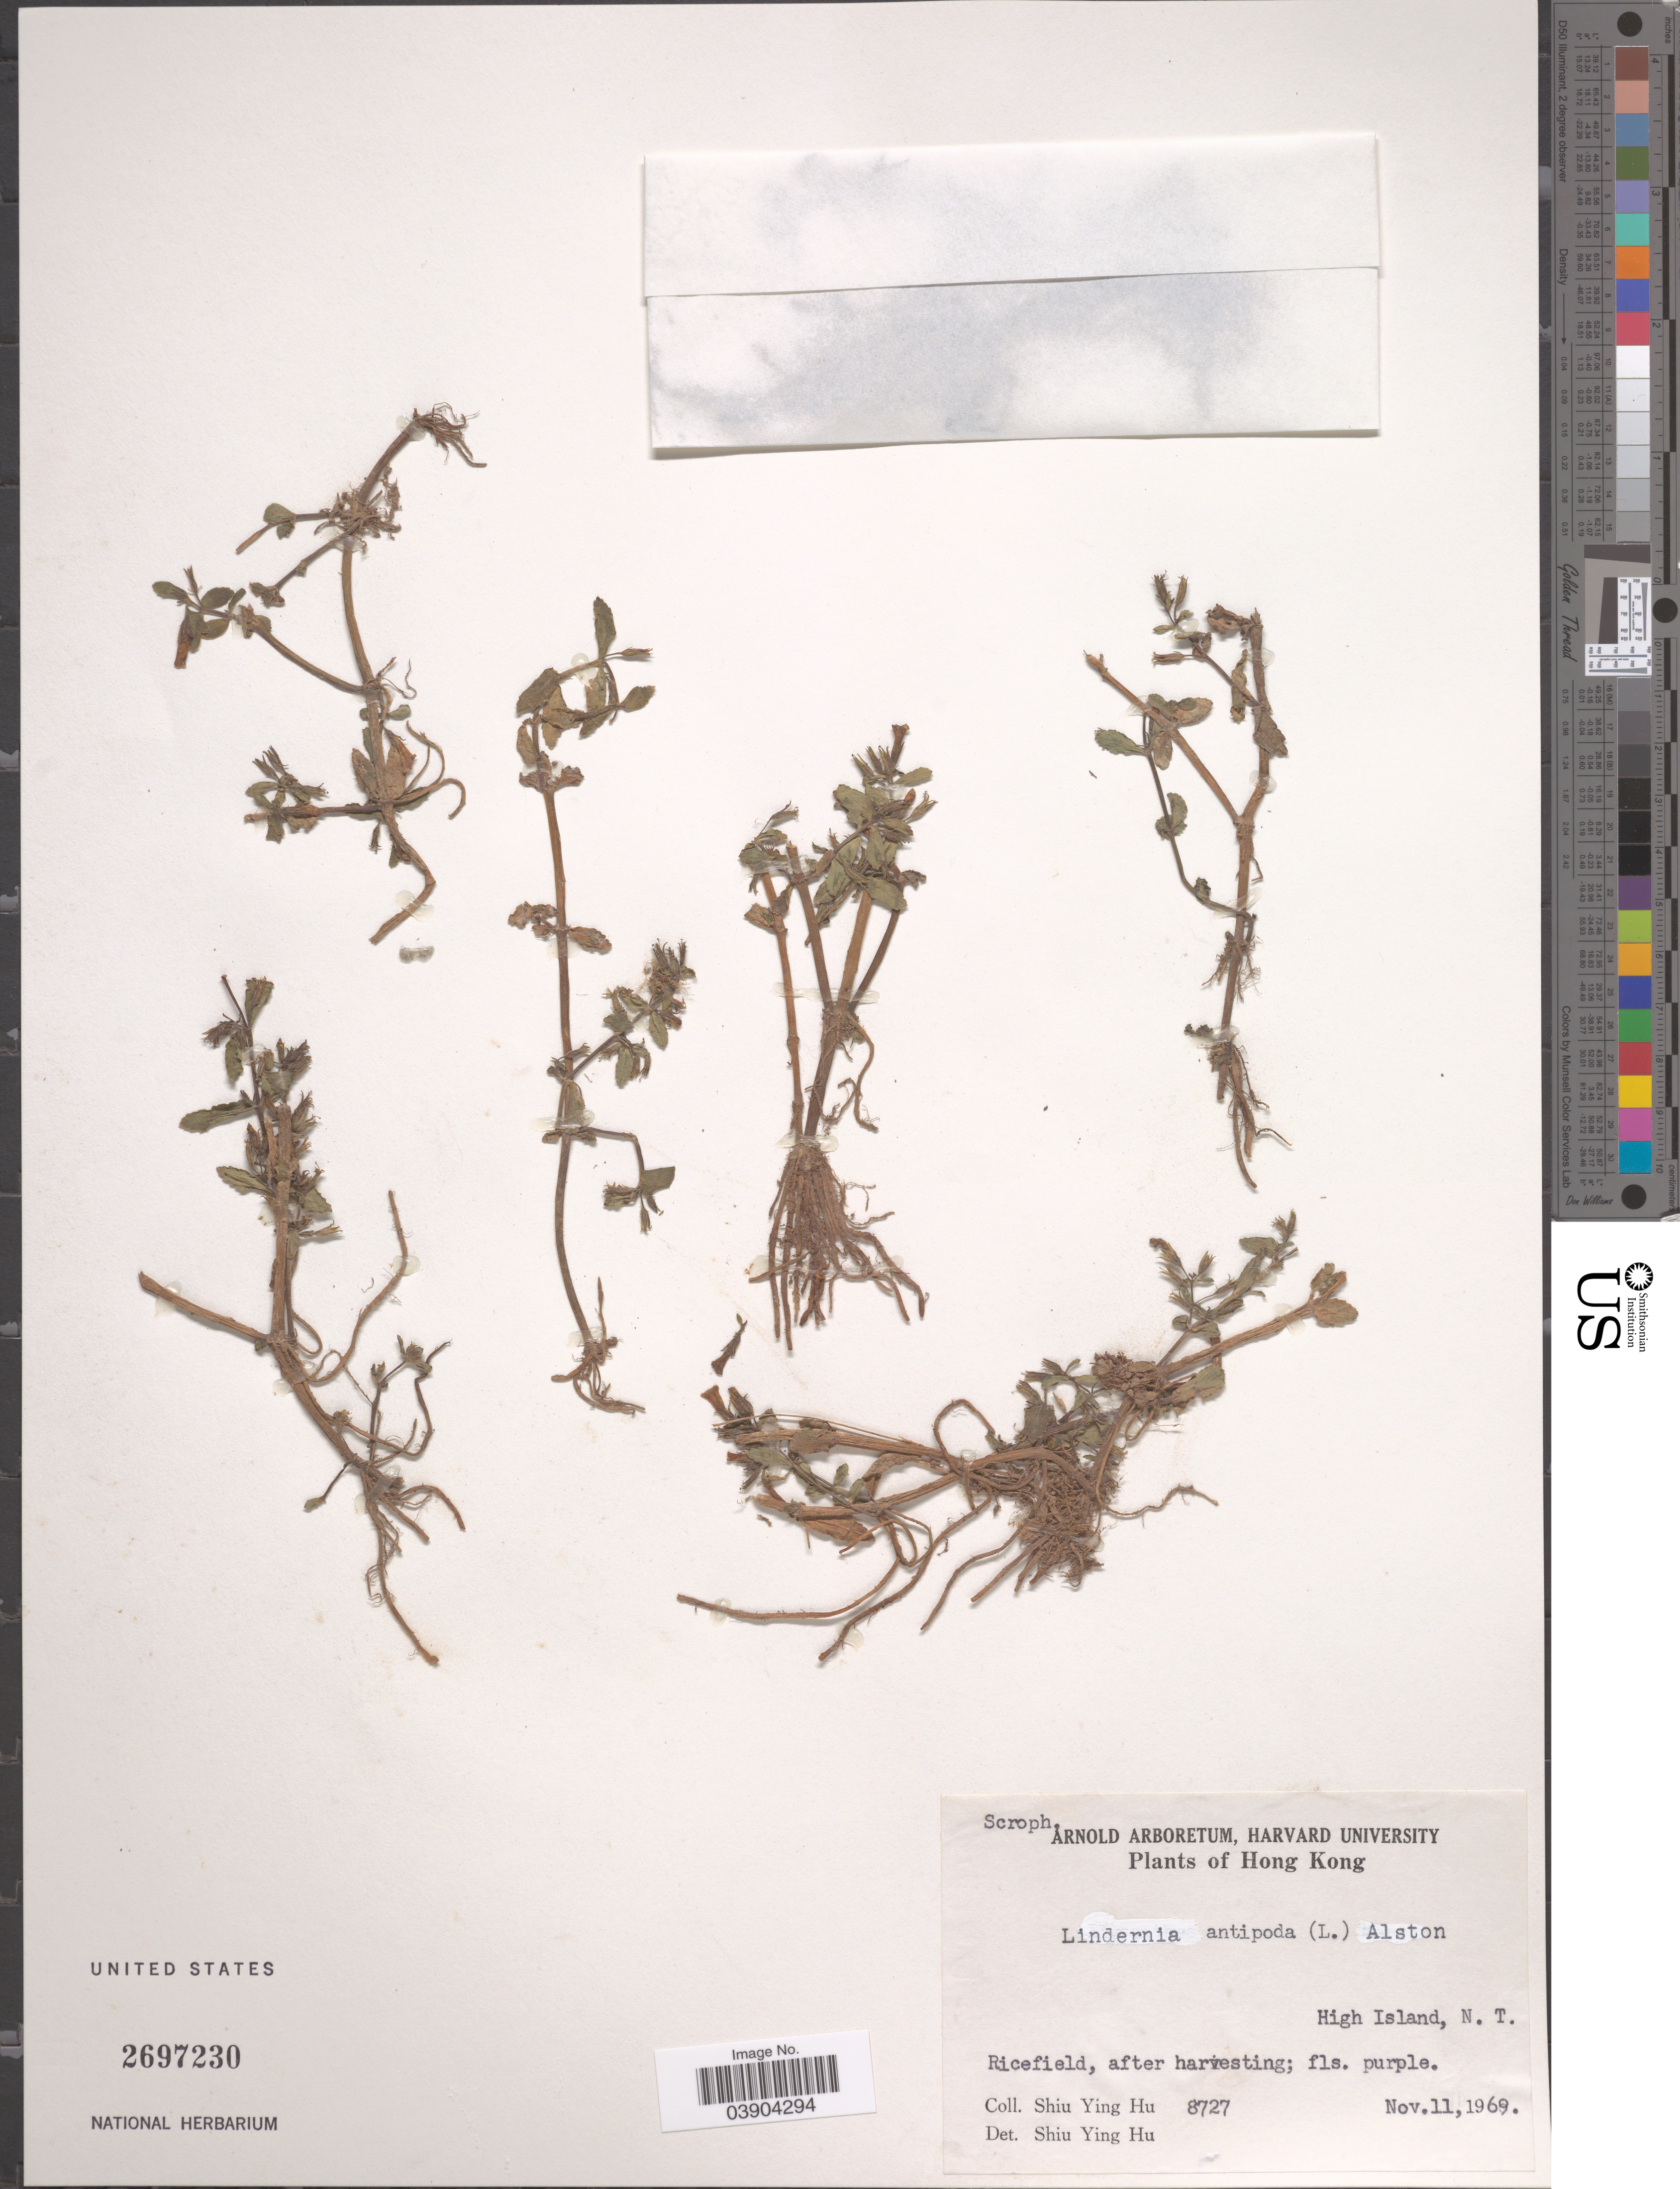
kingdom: Plantae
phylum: Tracheophyta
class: Magnoliopsida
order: Lamiales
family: Linderniaceae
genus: Lindernia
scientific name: Lindernia antipoda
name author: (L.) Alston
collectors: S. Y. Hu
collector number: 8727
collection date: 1969-11-11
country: China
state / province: Hong Kong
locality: High Island, N. T.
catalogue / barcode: US 2697230